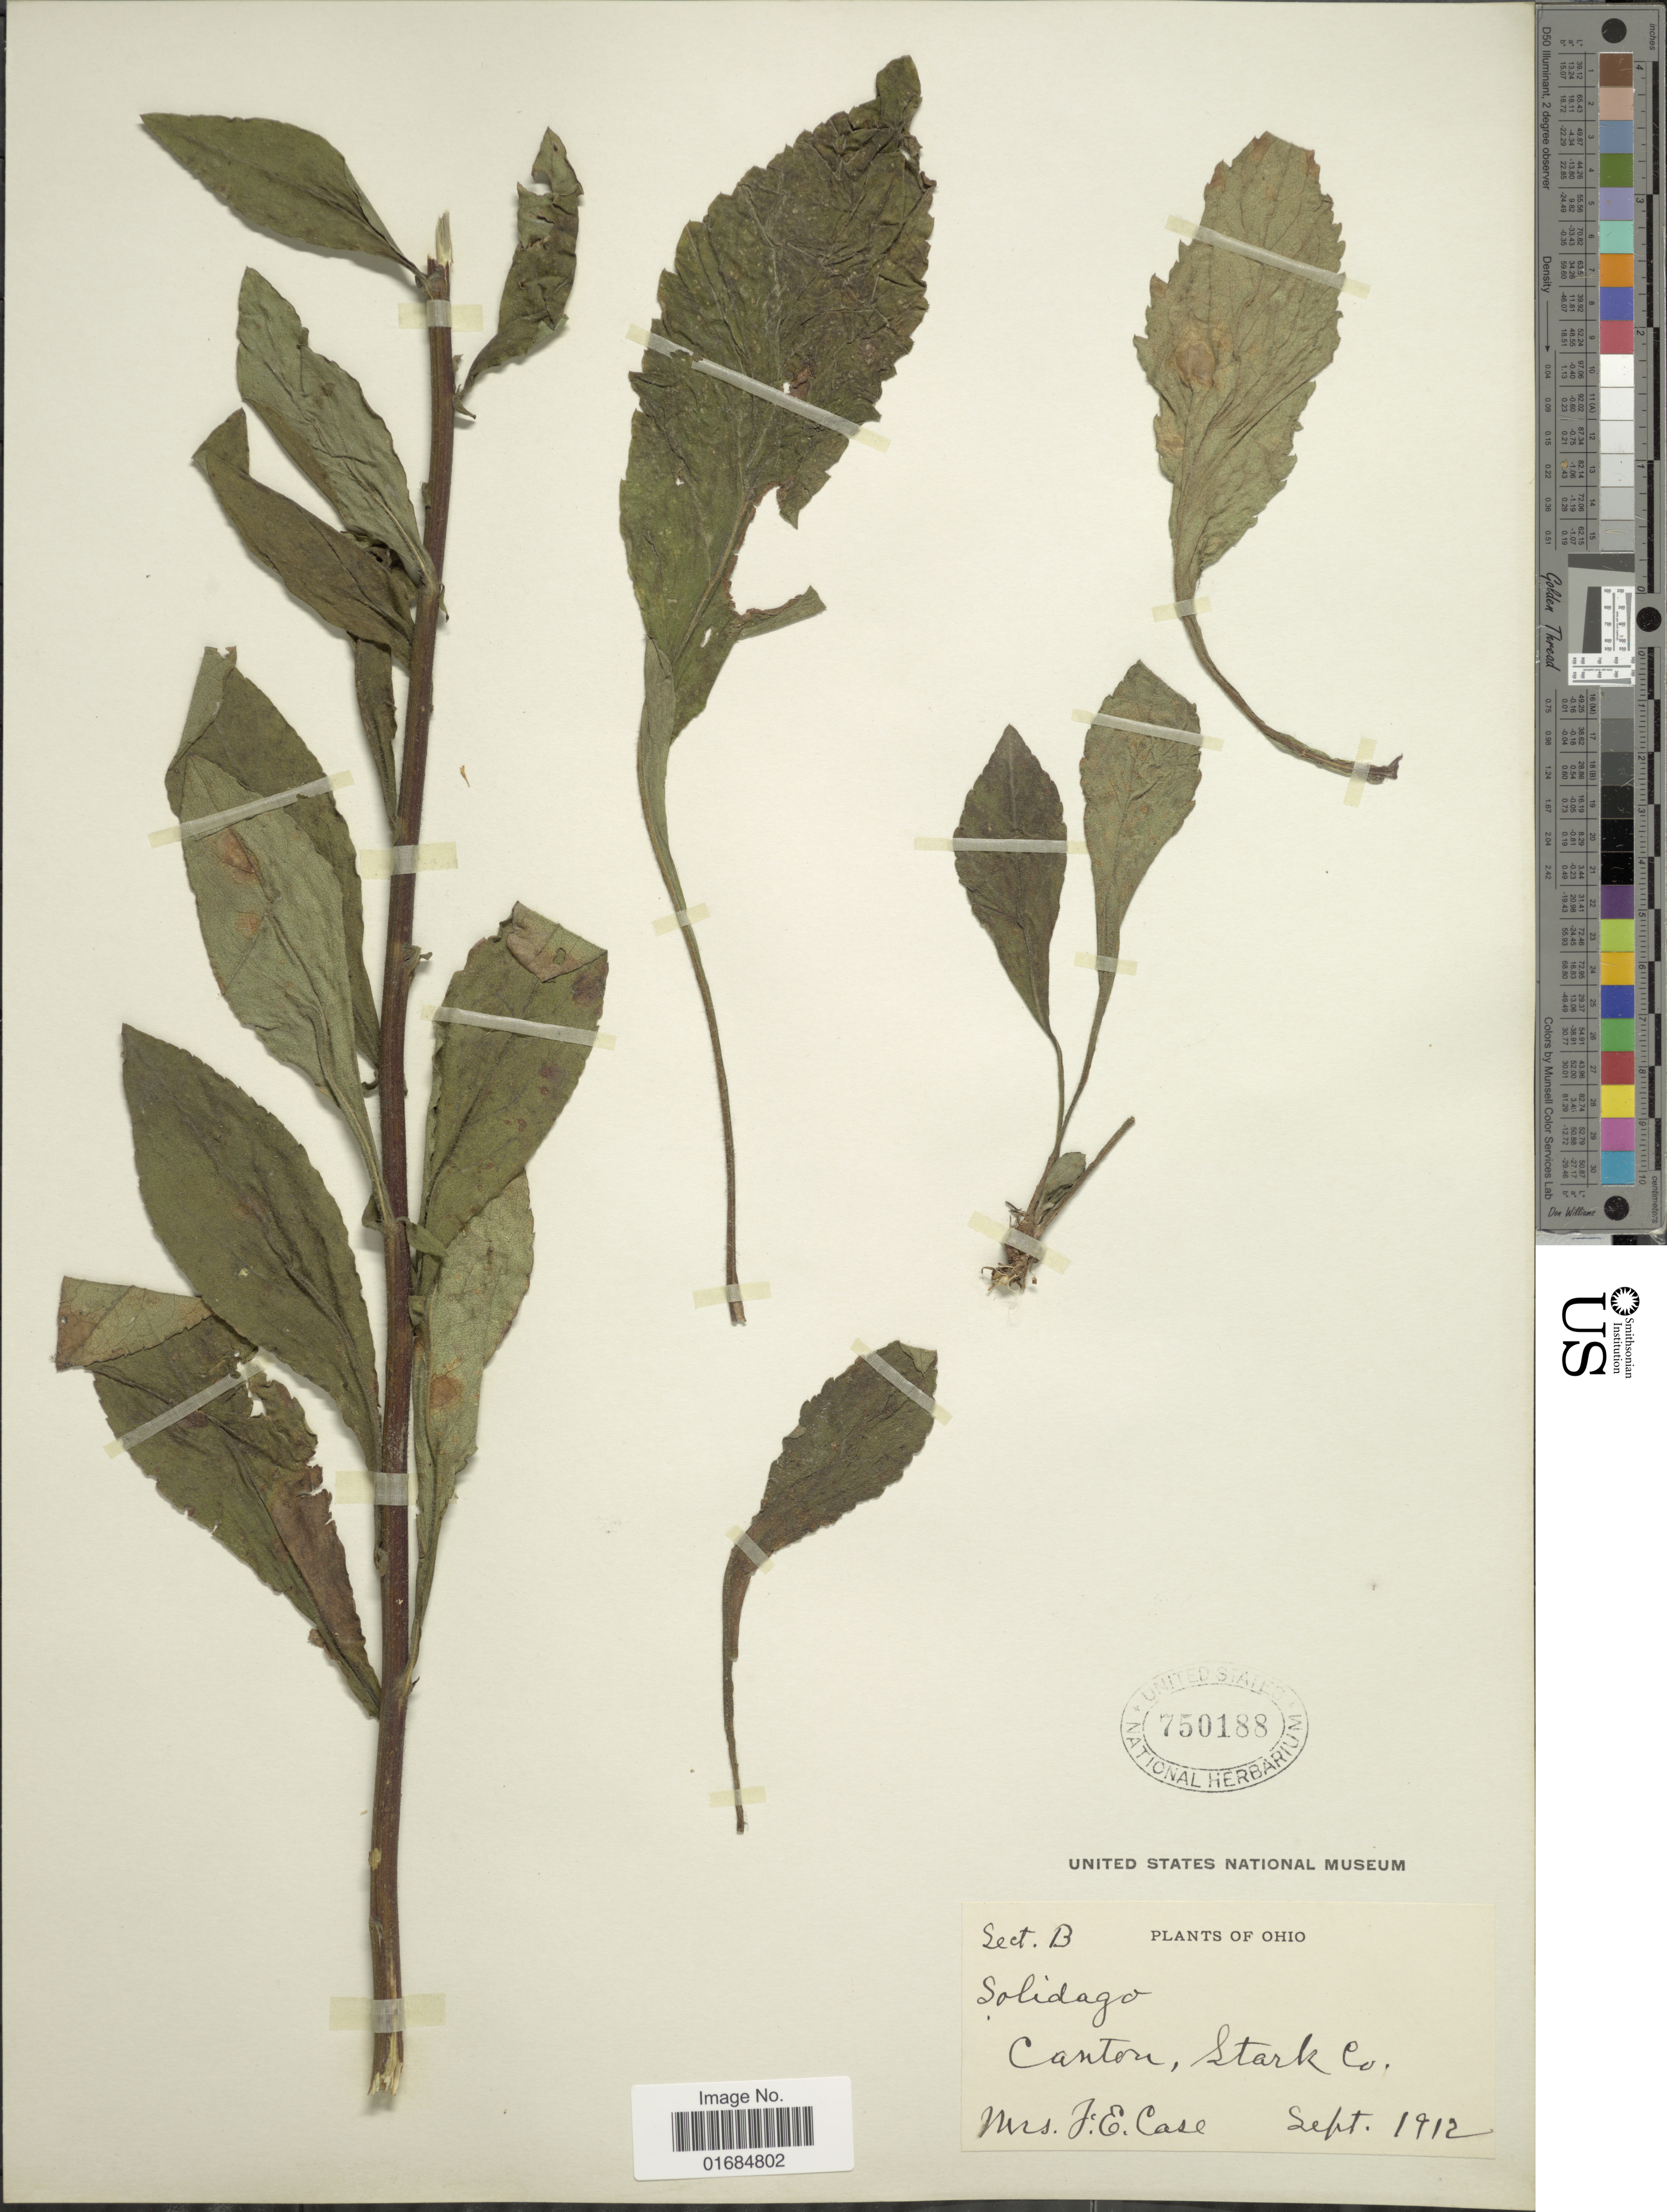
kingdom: Plantae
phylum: Tracheophyta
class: Magnoliopsida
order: Asterales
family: Asteraceae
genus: Solidago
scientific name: Solidago bicolor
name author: L.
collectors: J. Case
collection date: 1912-09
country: United States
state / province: Ohio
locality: Canton, Stark Co.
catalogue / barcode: US 750188